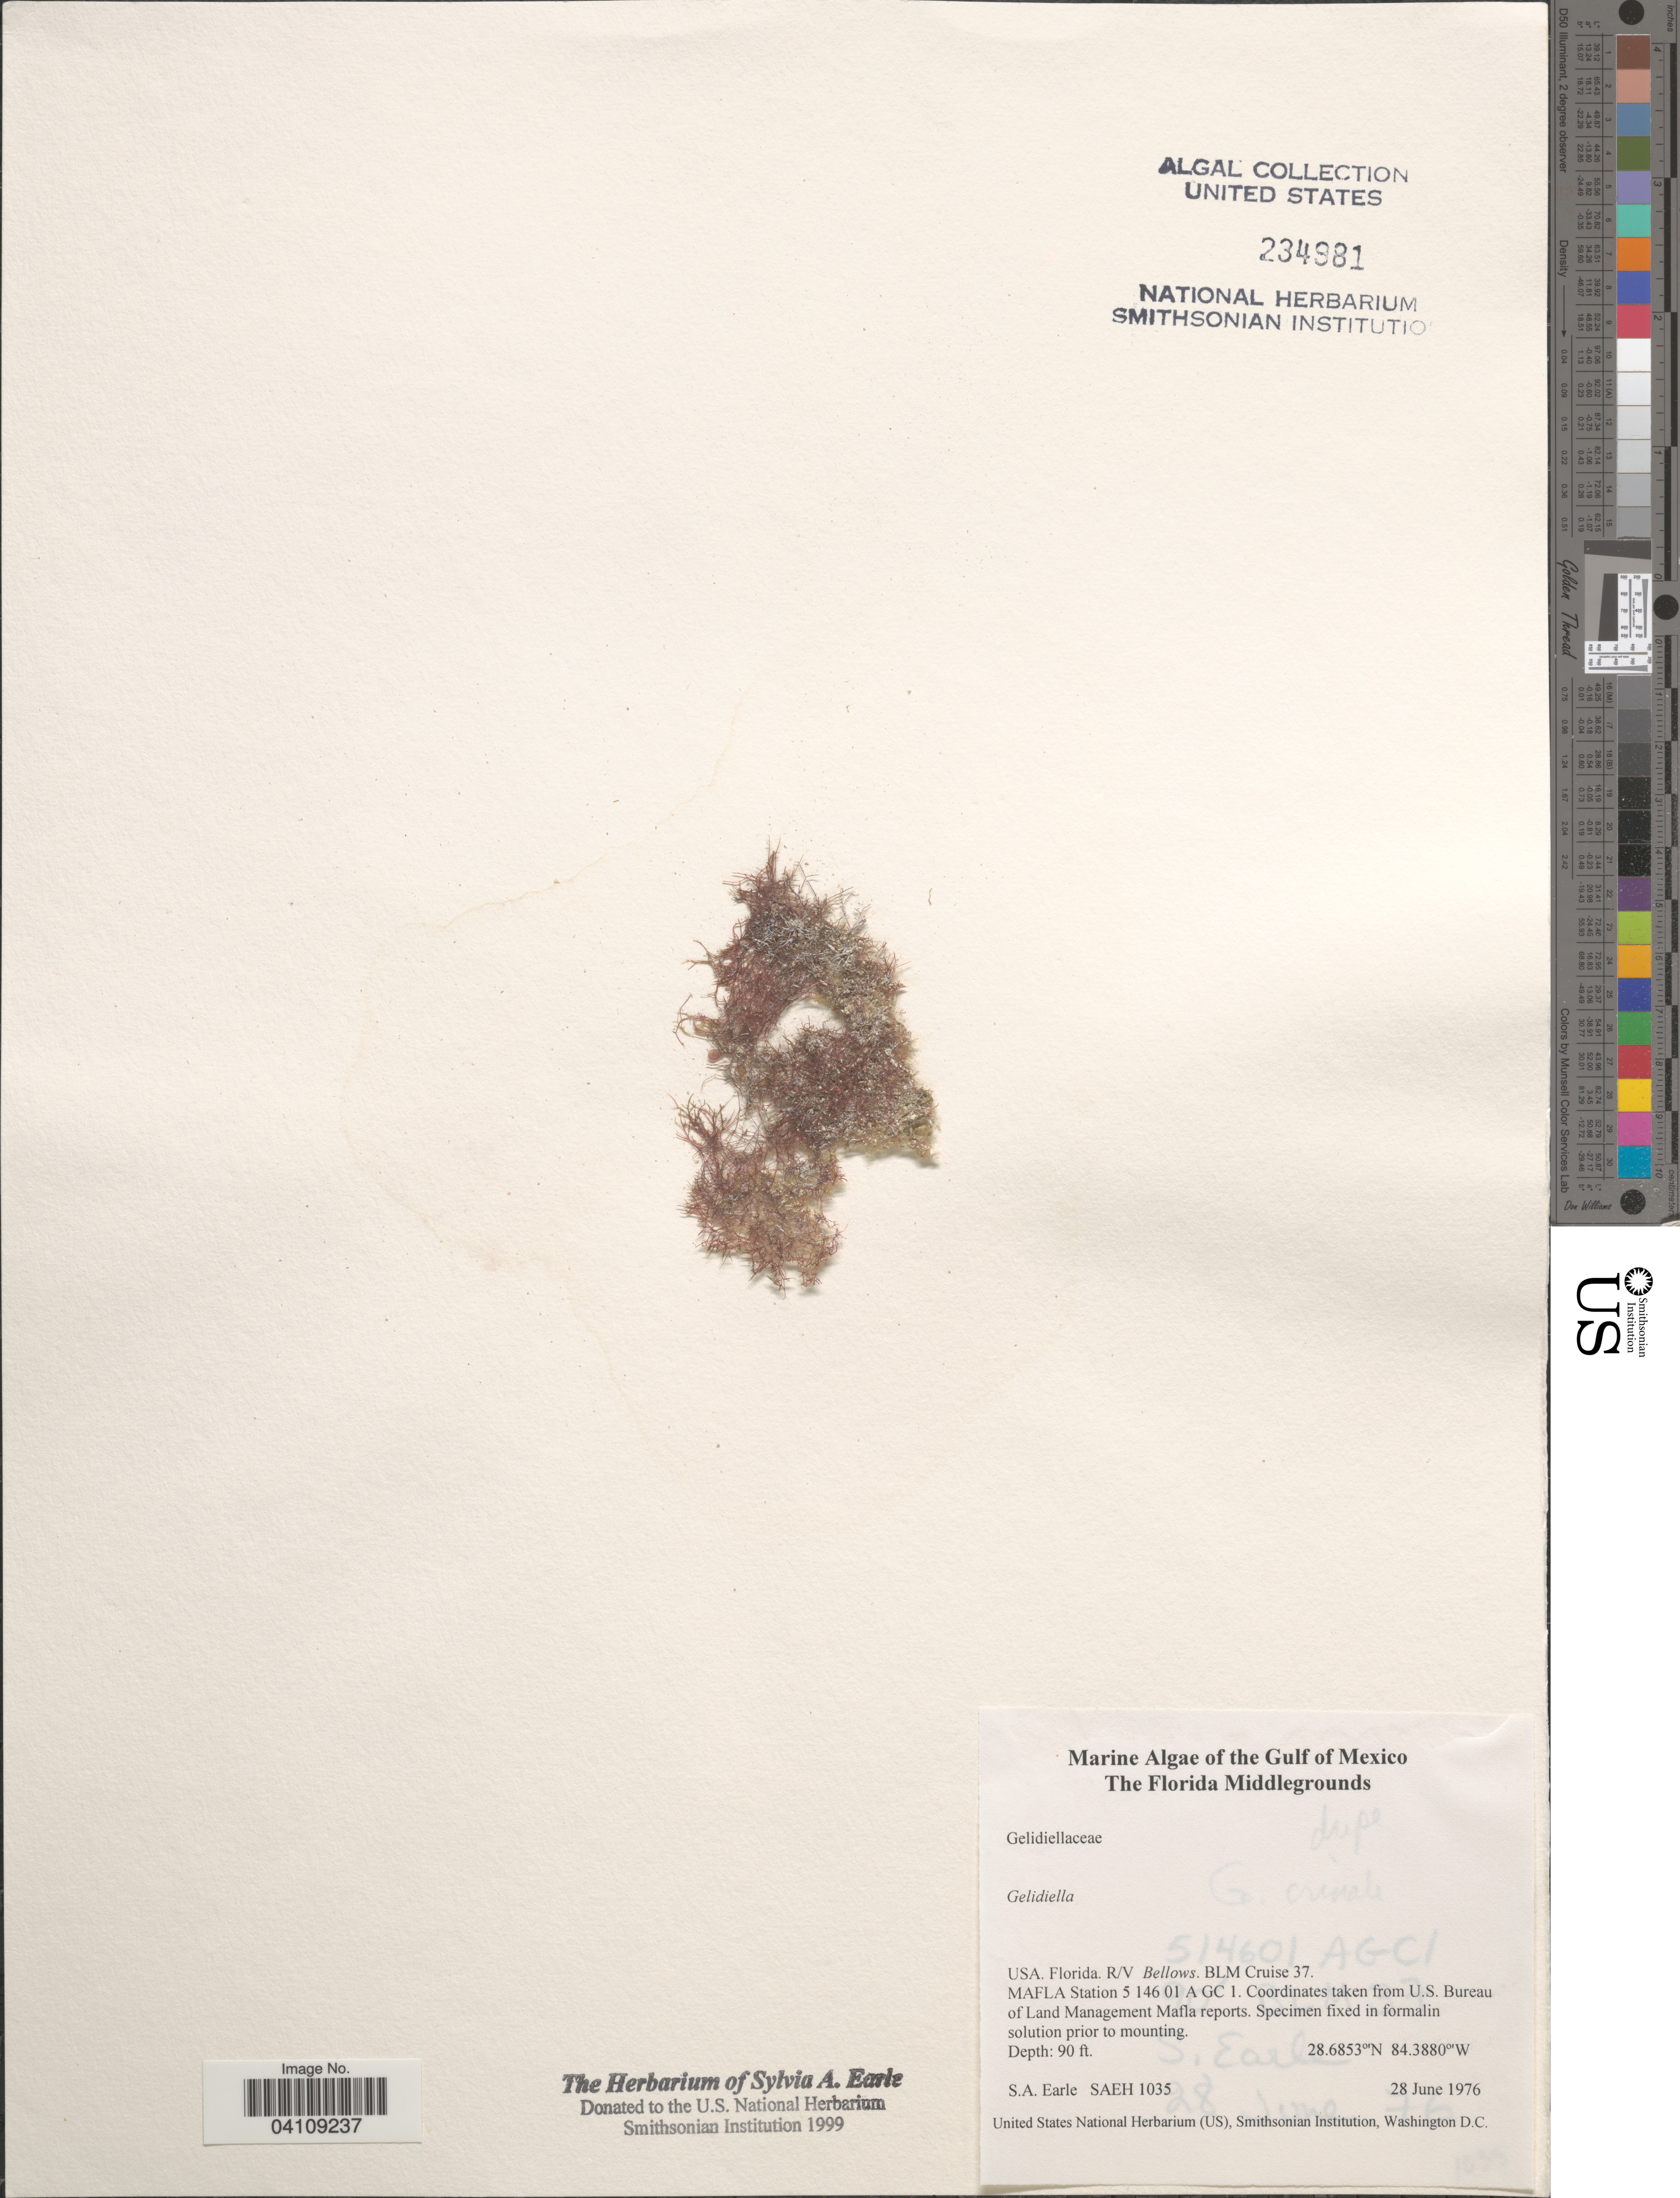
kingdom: Plantae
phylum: Rhodophyta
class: Florideophyceae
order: Gelidiales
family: Gelidiellaceae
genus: Gelidiella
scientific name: Gelidiella sp.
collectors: S. A. Earle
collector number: SAEH 1035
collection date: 1976-06-28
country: United States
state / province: Florida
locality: Gulf of Mexico. The Florida Middlegrounds. Florida. R/V Bellows. BLM Cruise 37. MAFLA Station 5 146 01 A GC 1.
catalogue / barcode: US 234981